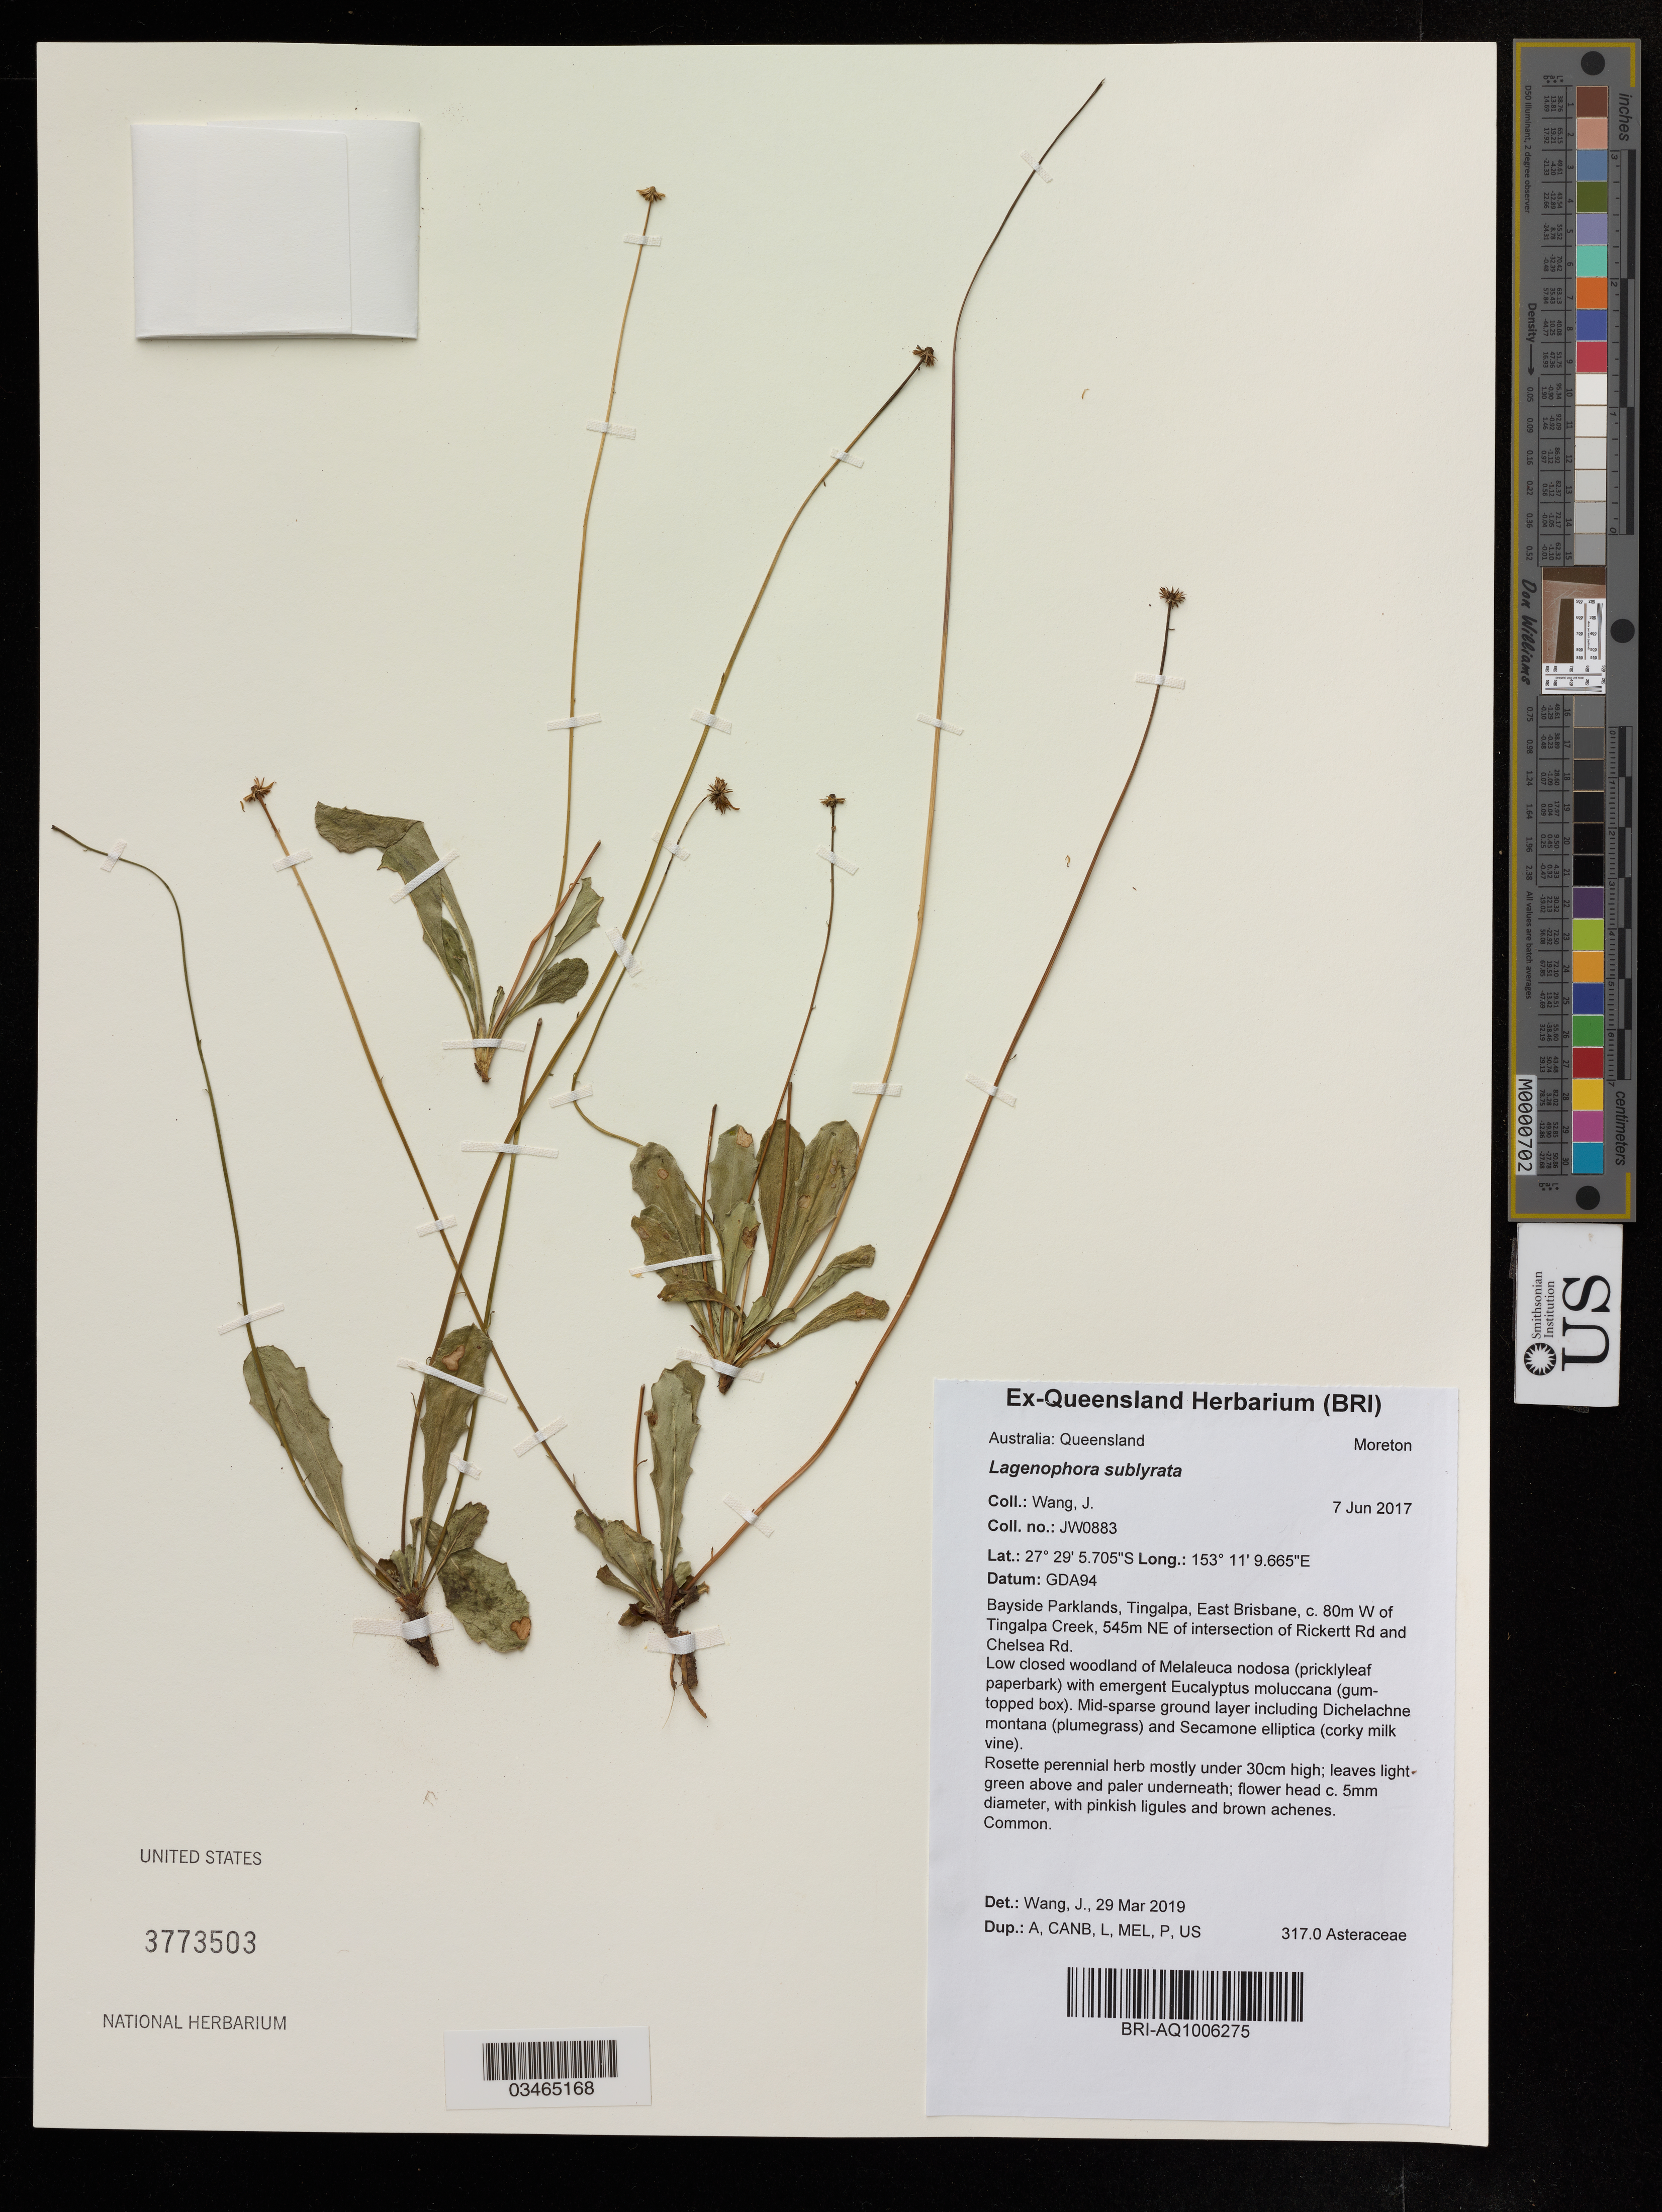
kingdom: Plantae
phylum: Tracheophyta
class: Magnoliopsida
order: Asterales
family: Asteraceae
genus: Lagenophora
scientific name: Lagenophora sublyrata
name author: (Cass.) A.R. Bean & Jian Wang ter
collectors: J. Wang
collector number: JW0883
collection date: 2017-06-07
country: Australia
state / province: Queensland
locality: Moreton. Bayside Parklands, Tingalpa, East Brisbane, c. 80m W of Tingalpa Creek, 545m NE of intersection of Rickertt Rd and Chelsea Rd. GDA94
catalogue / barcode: US 3773503